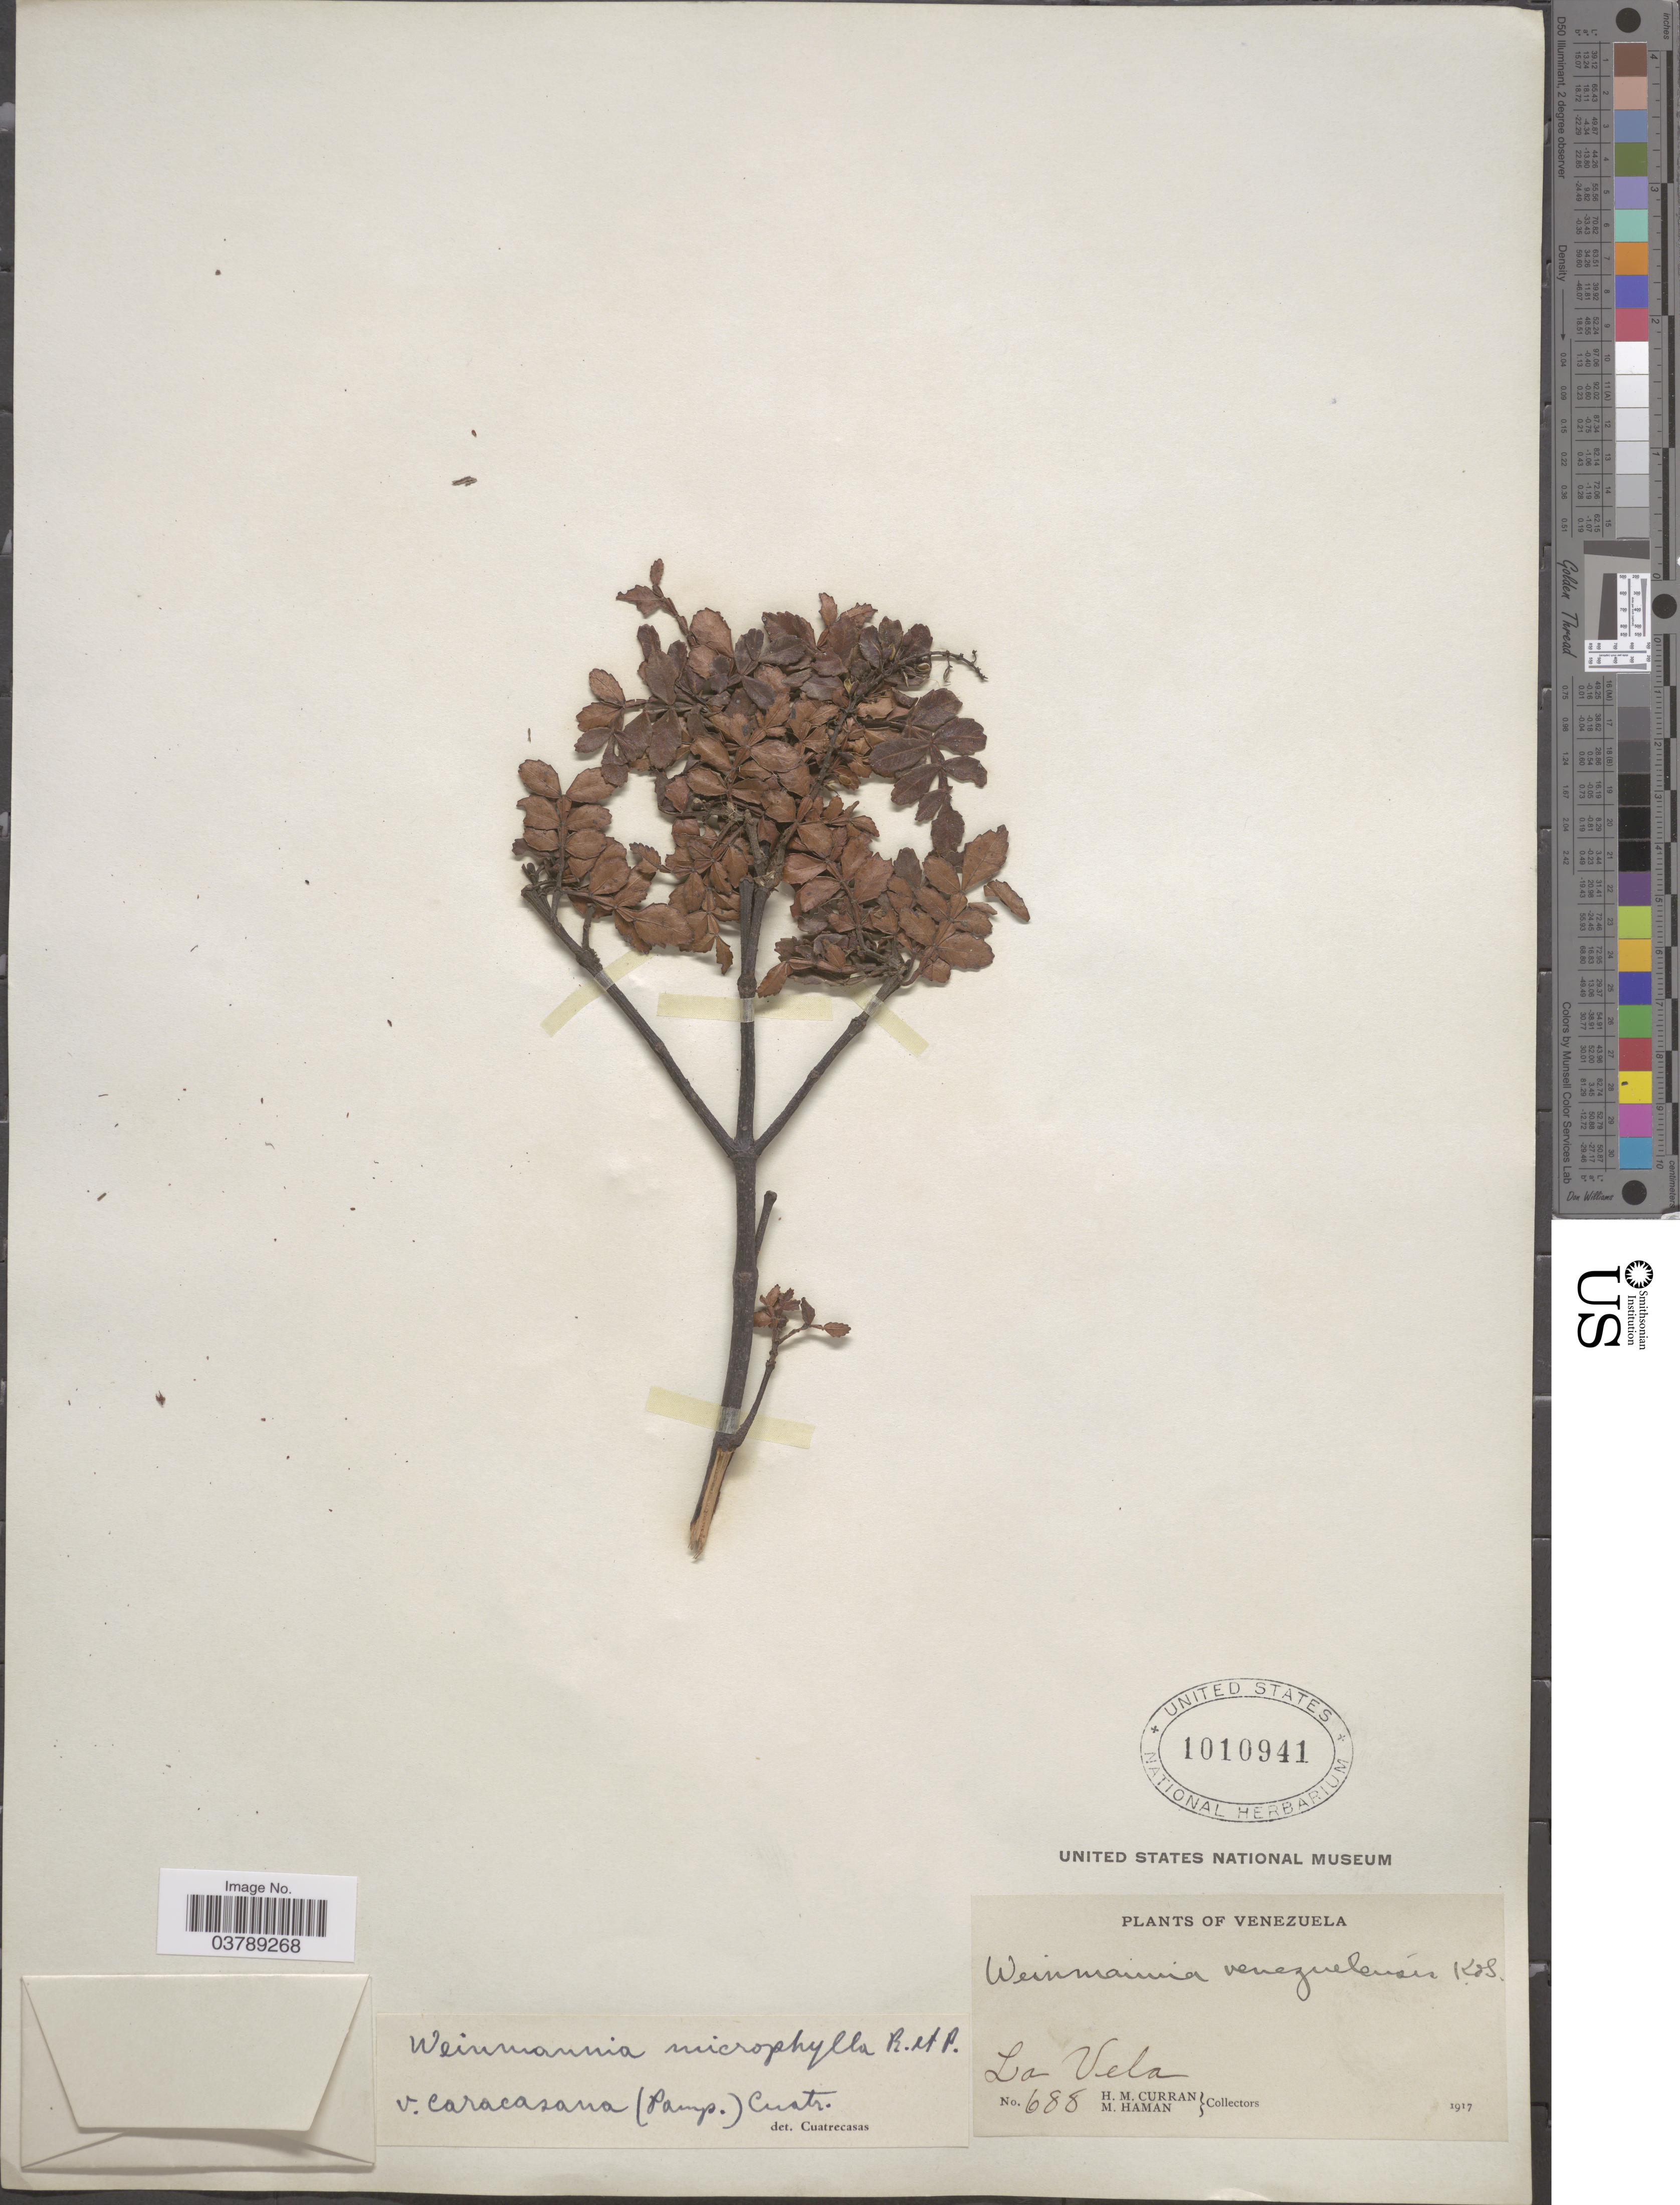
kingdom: Plantae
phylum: Tracheophyta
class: Magnoliopsida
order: Oxalidales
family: Cunoniaceae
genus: Weinmannia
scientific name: Weinmannia lansbergiana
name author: Engl.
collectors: H. M. Curran & M. Haman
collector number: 688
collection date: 1917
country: Venezuela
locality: La Vela.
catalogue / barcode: US 1010941